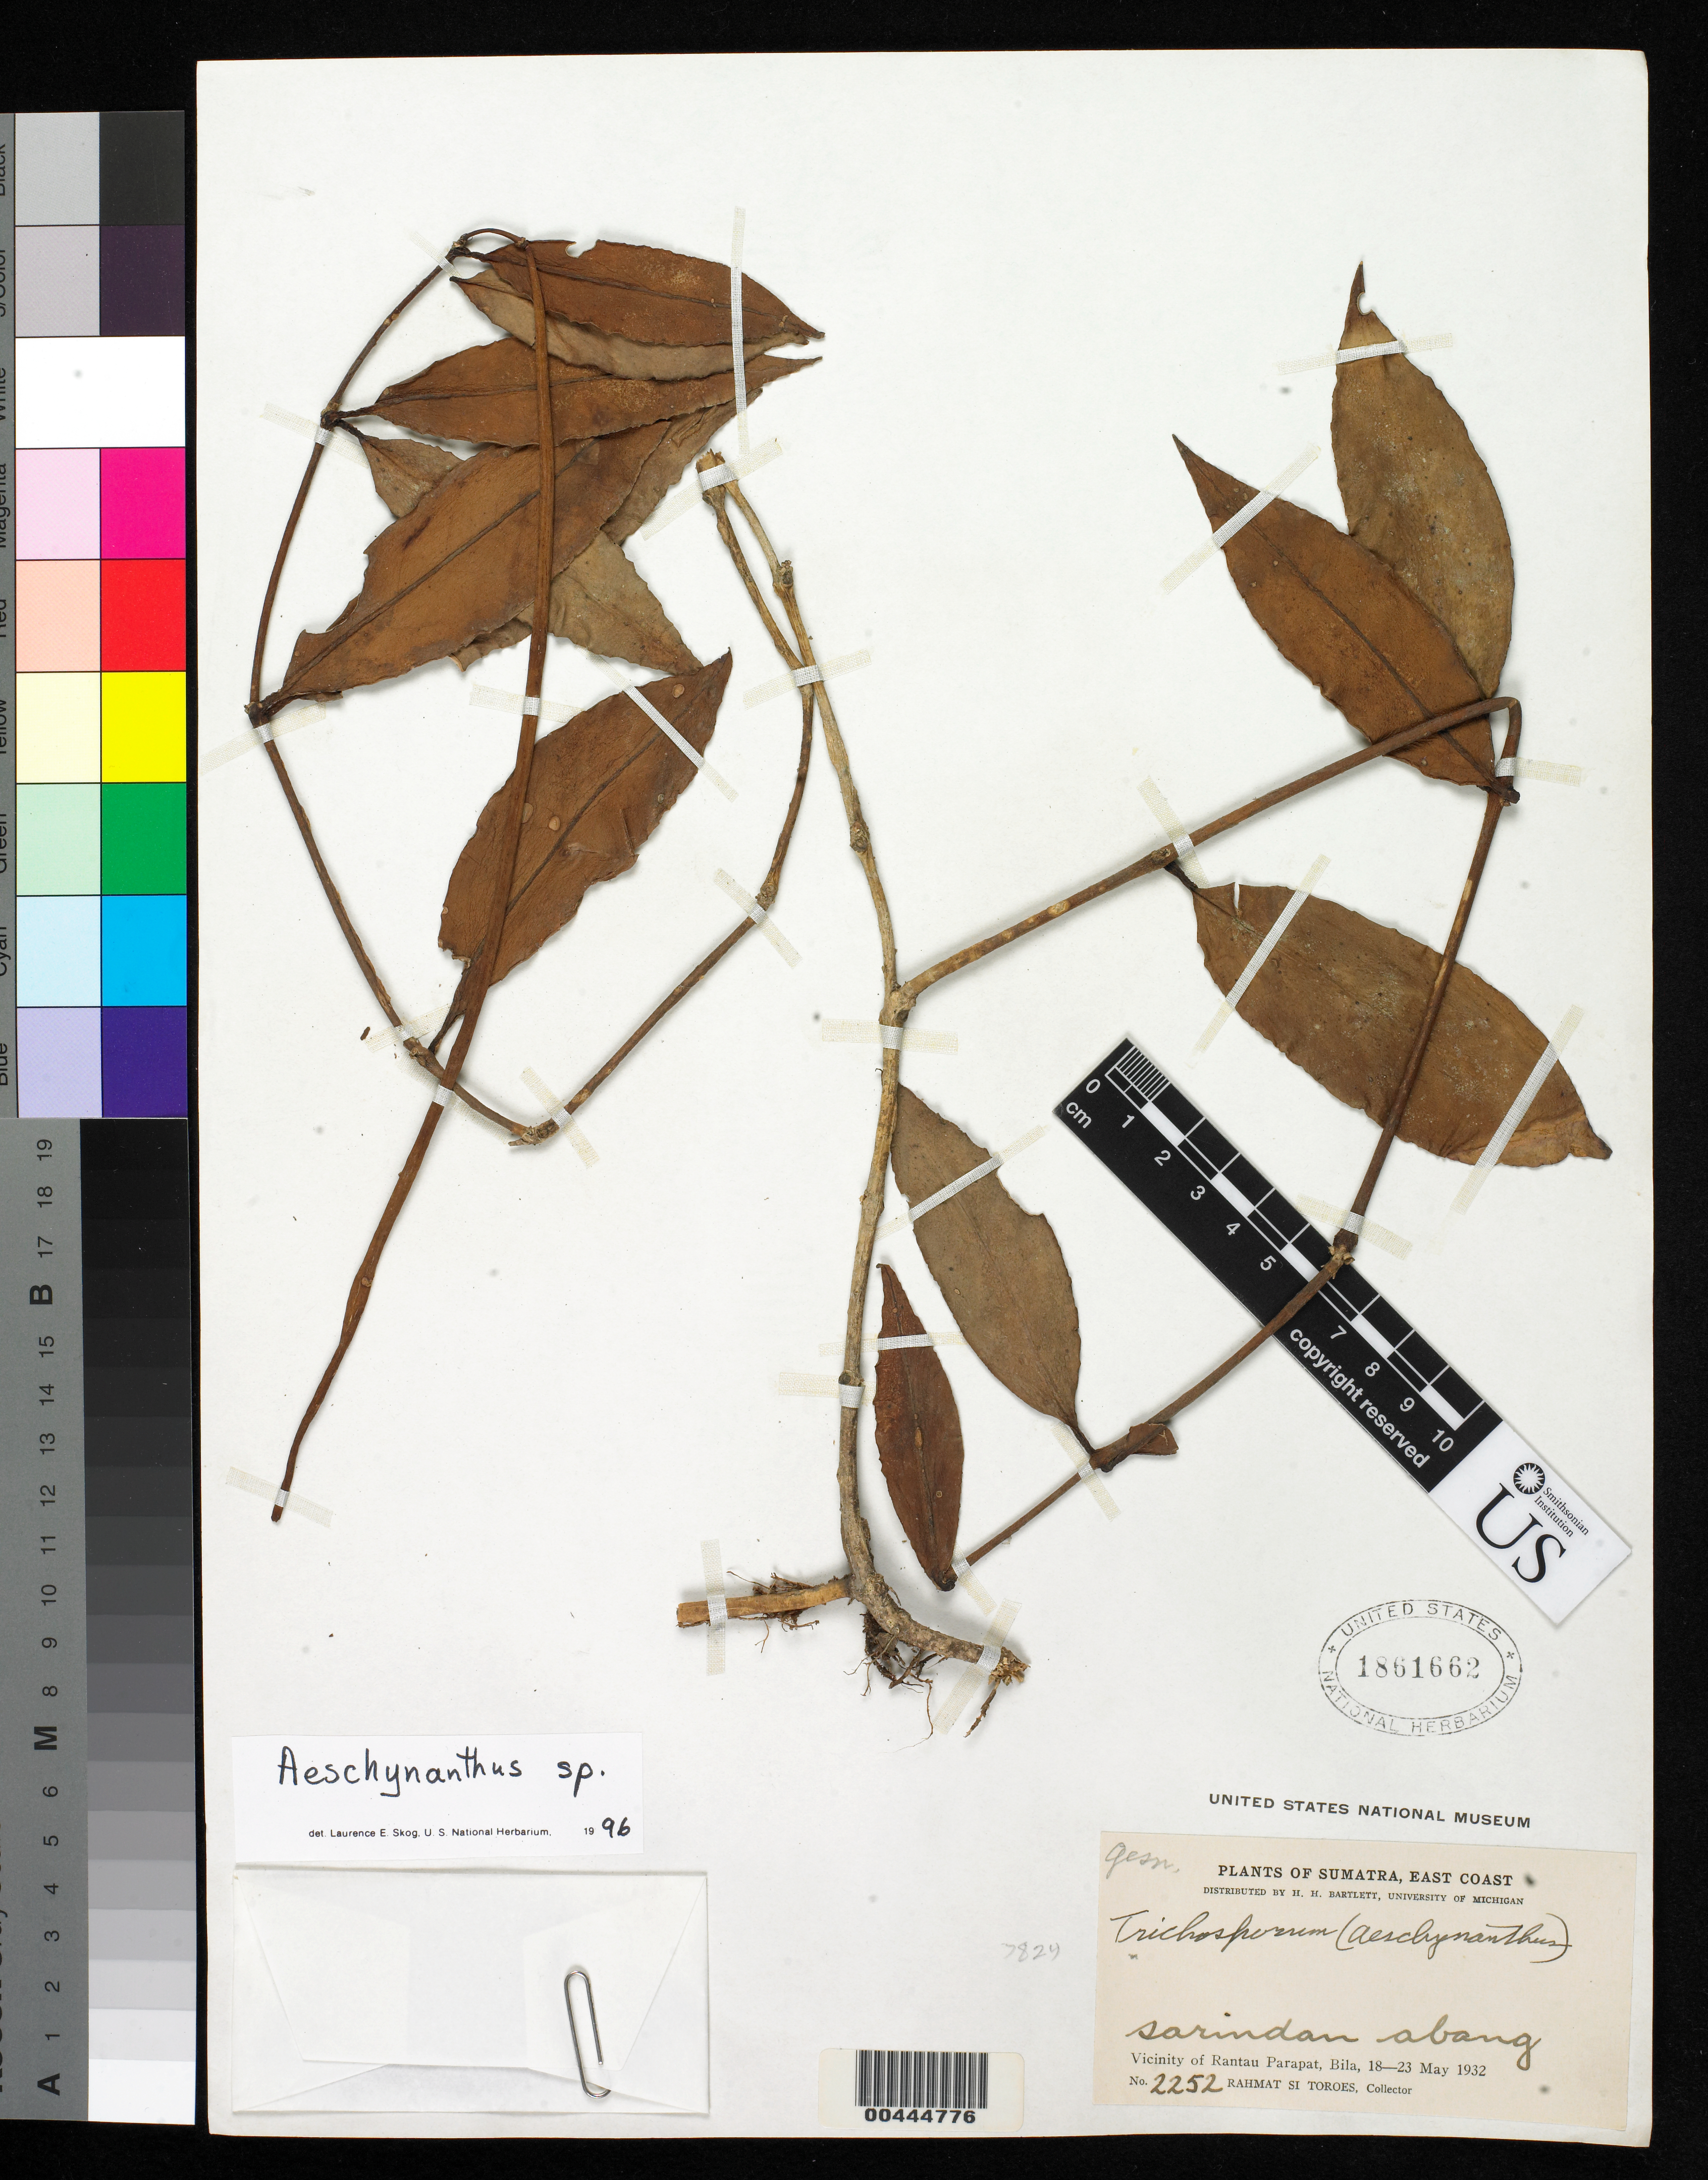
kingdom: Plantae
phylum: Tracheophyta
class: Magnoliopsida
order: Lamiales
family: Gesneriaceae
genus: Aeschynanthus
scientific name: Aeschynanthus sp.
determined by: Skog, Laurence E.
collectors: Rahmat Si Boeea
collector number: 2252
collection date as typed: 18-23 May 1932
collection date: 1932-05-18/1932-05-23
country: Indonesia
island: Sumatra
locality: vicinity Rantau Parapat, Bila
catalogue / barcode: US 1861662